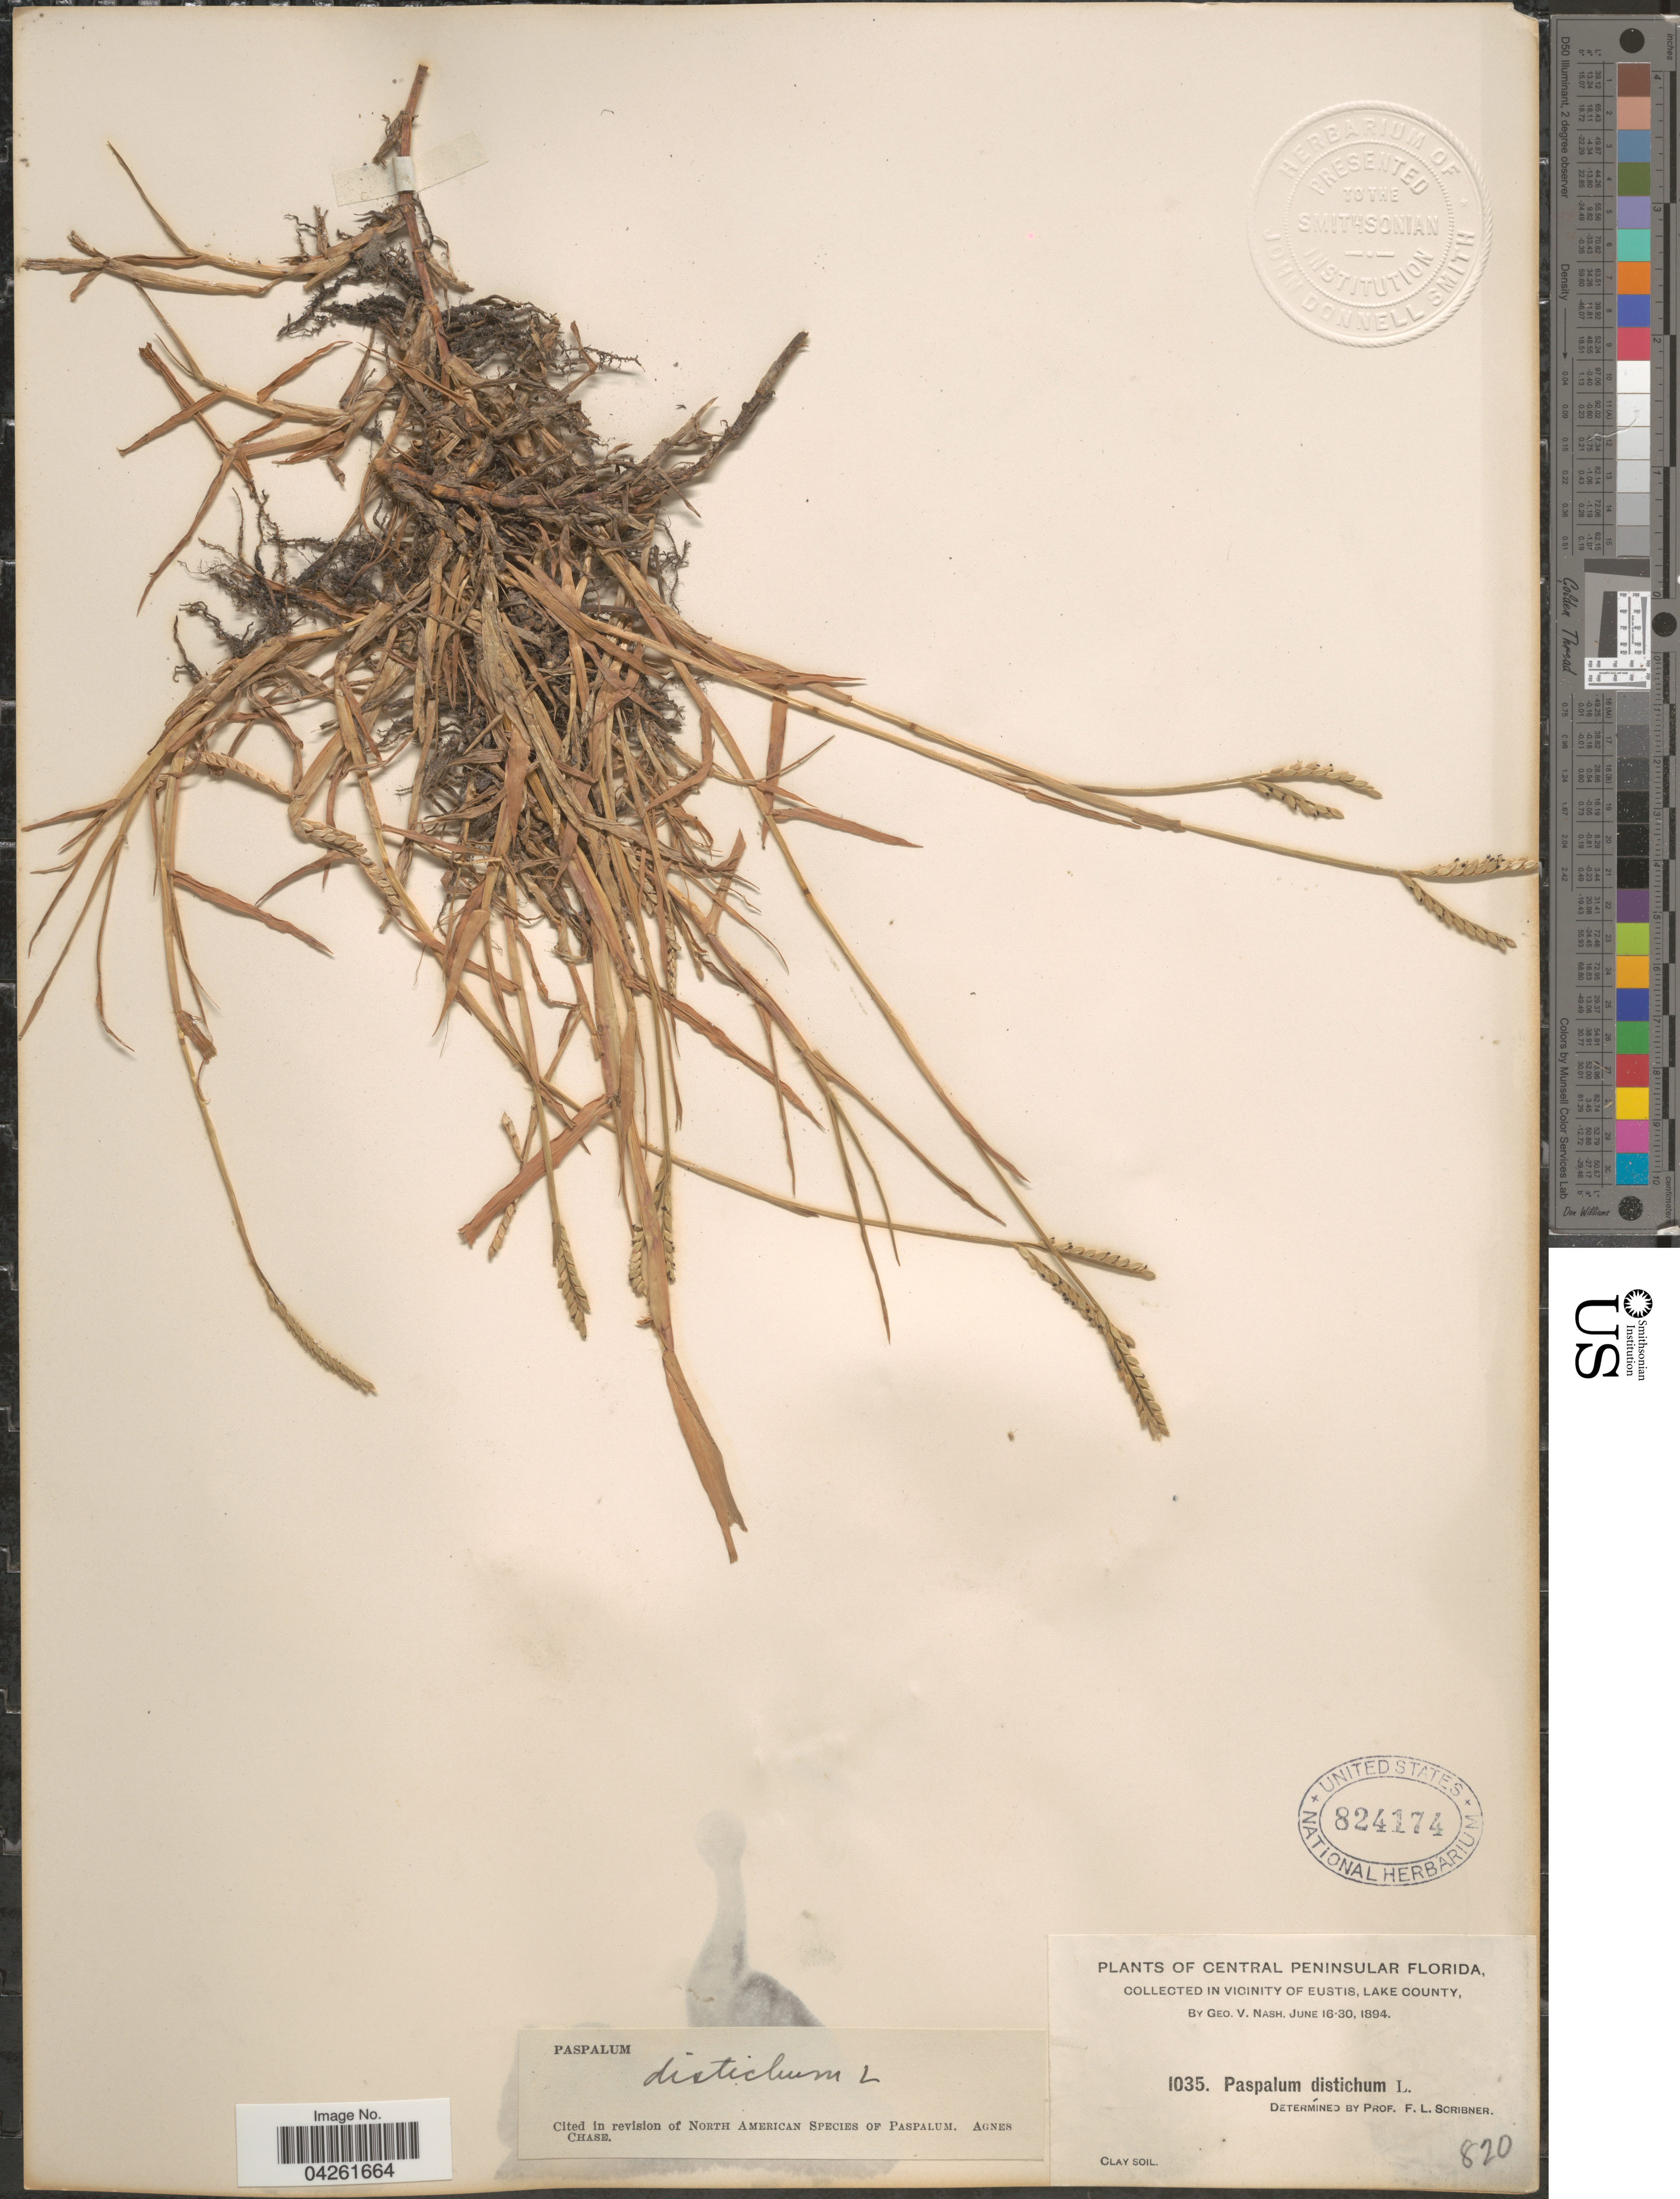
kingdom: Plantae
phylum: Tracheophyta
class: Liliopsida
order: Poales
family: Poaceae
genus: Paspalum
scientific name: Paspalum distichum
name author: L.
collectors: G. V. Nash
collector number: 1035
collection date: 1894-06-16/1894-06-30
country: United States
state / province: Florida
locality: Central Peninsular Florida. In Vicinity Of Eustis, Lake County.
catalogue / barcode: US 824174